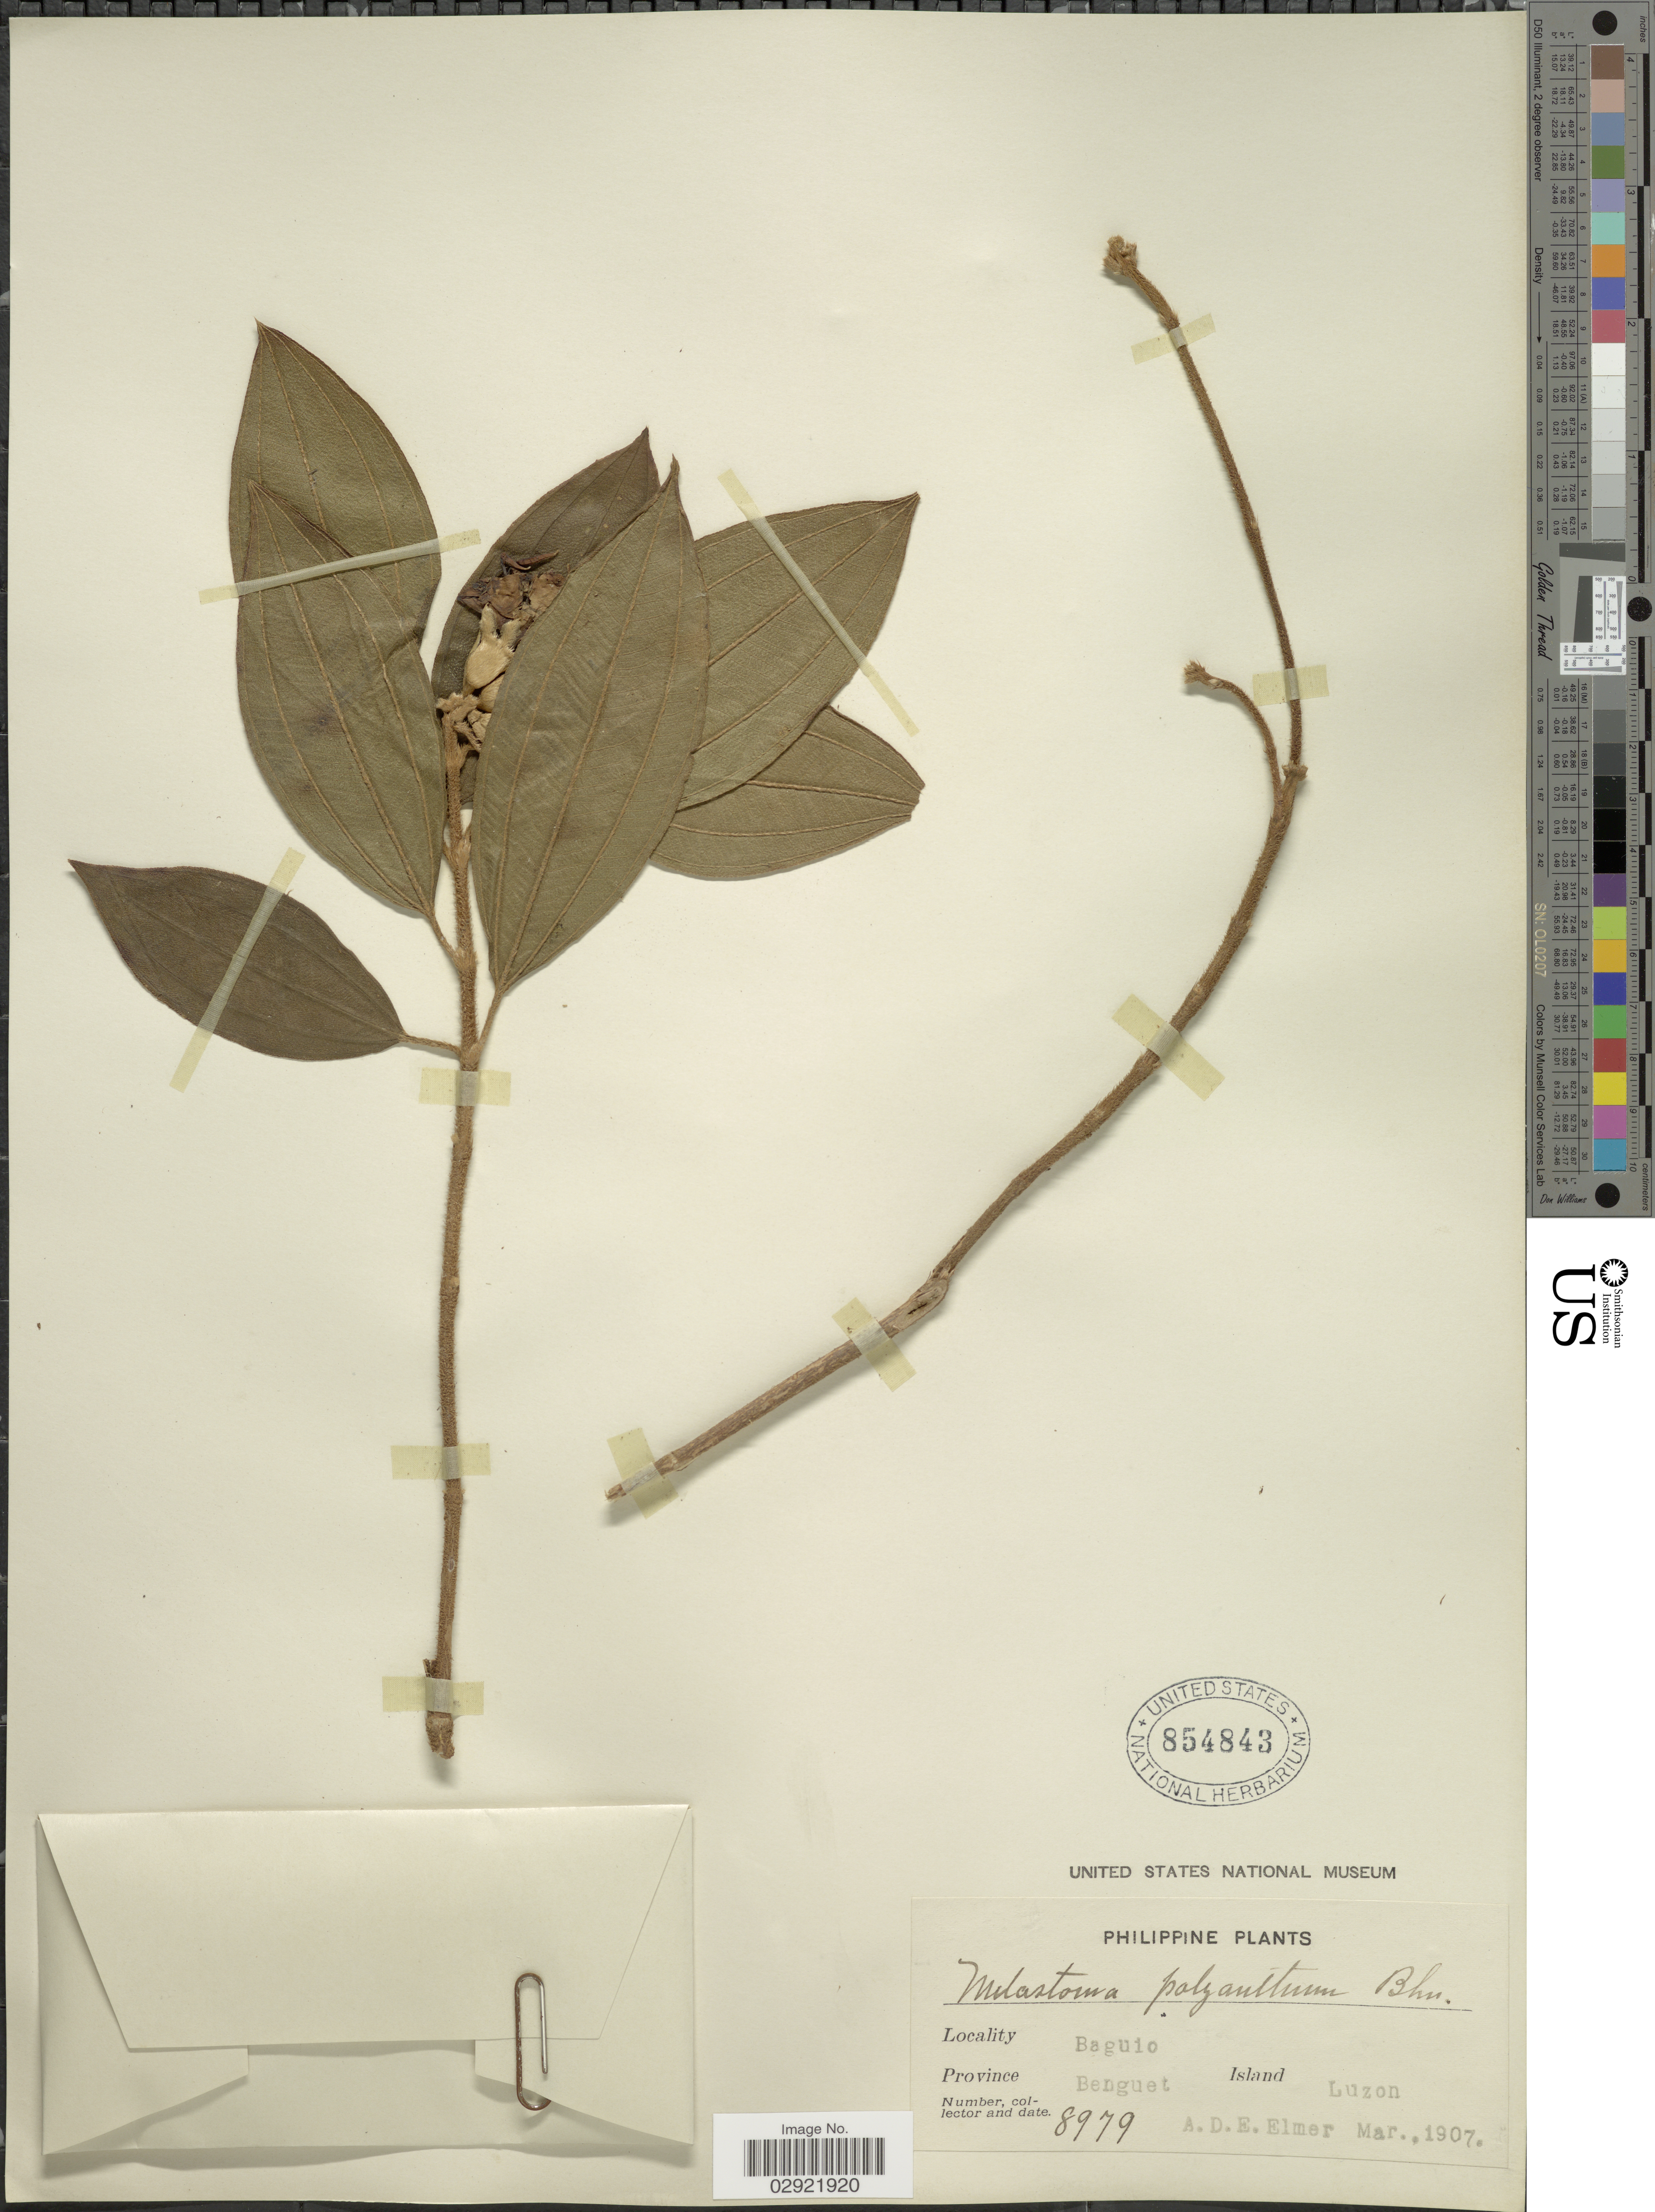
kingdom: Plantae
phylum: Tracheophyta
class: Magnoliopsida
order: Myrtales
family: Melastomataceae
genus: Melastoma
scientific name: Melastoma malabathricum subsp. malabathricum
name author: L.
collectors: A. D. E. Elmer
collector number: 8979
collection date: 1907-03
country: Philippines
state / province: Cordillera (Administrative Region)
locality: Baguio, Province Benguet, Luzon.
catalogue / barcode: US 854843